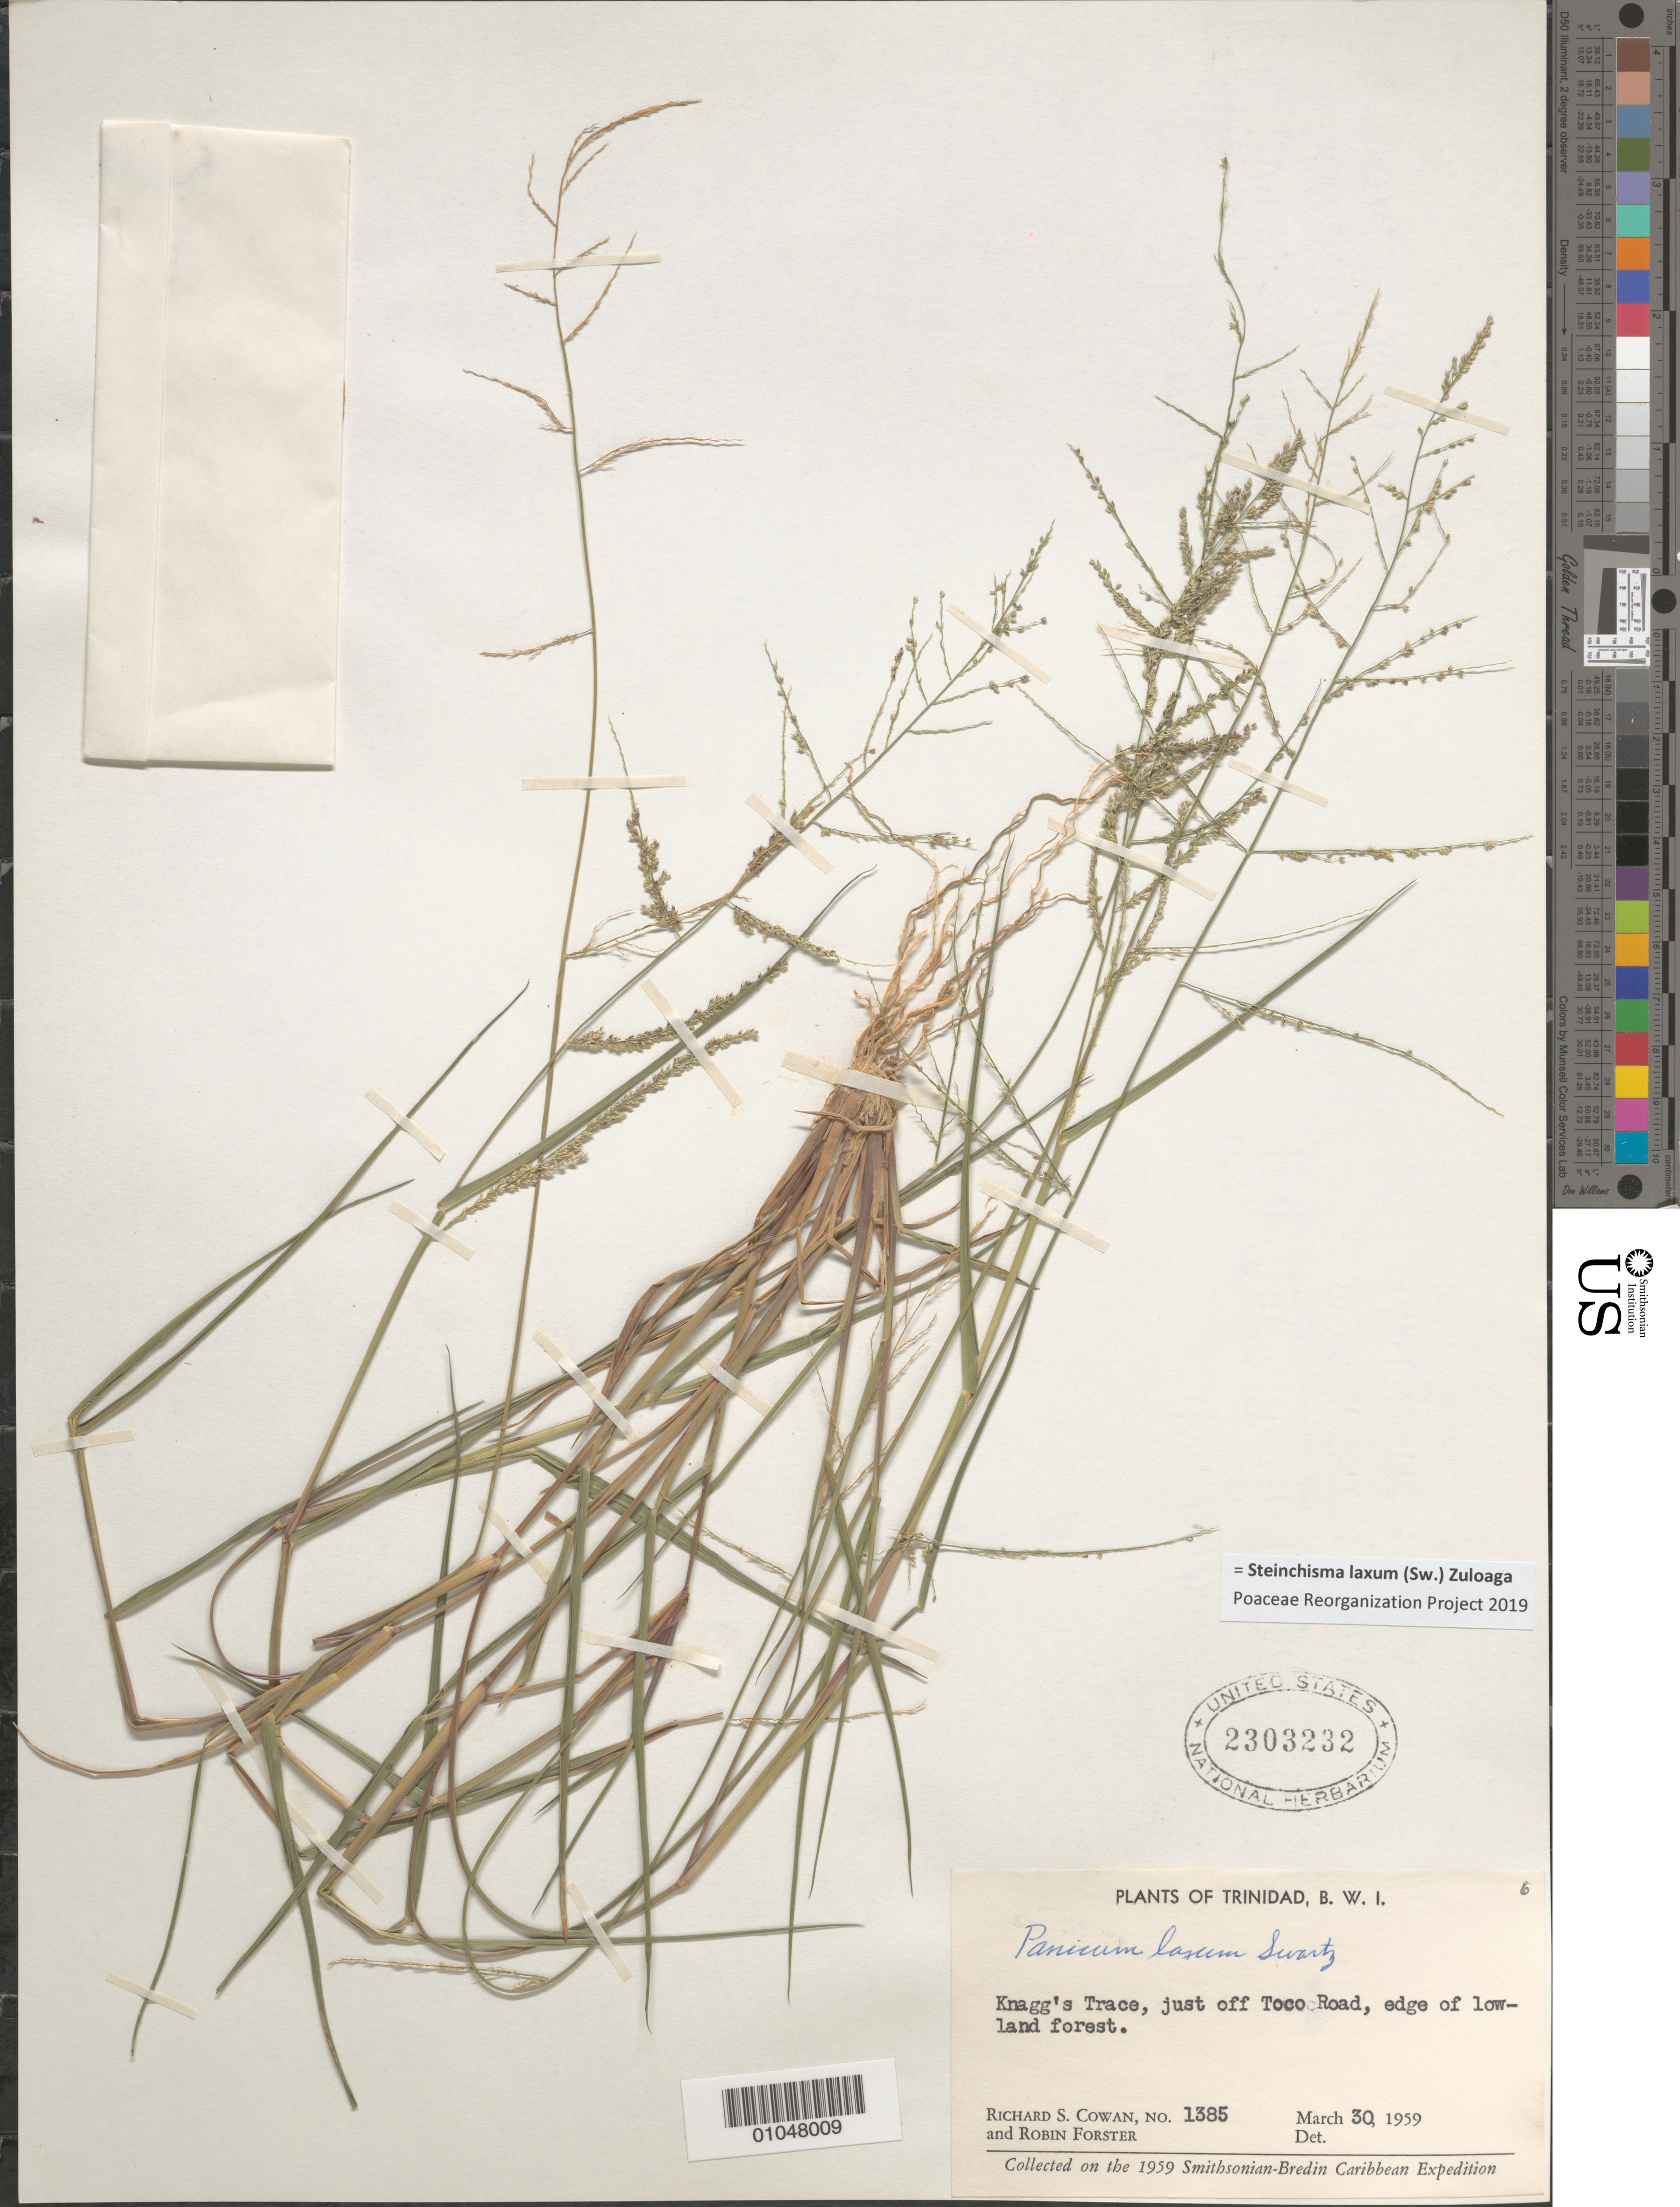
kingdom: Plantae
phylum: Tracheophyta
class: Liliopsida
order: Poales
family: Poaceae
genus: Panicum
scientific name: Panicum laxum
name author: Sw.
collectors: R. S. Cowan & R. Forster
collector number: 1395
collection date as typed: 20 Mar 1959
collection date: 1959-03-20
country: Trinidad and Tobago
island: Trinidad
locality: Knagg's Trace, just off Toco Rd. edge of lowland forest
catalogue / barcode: US 2303232